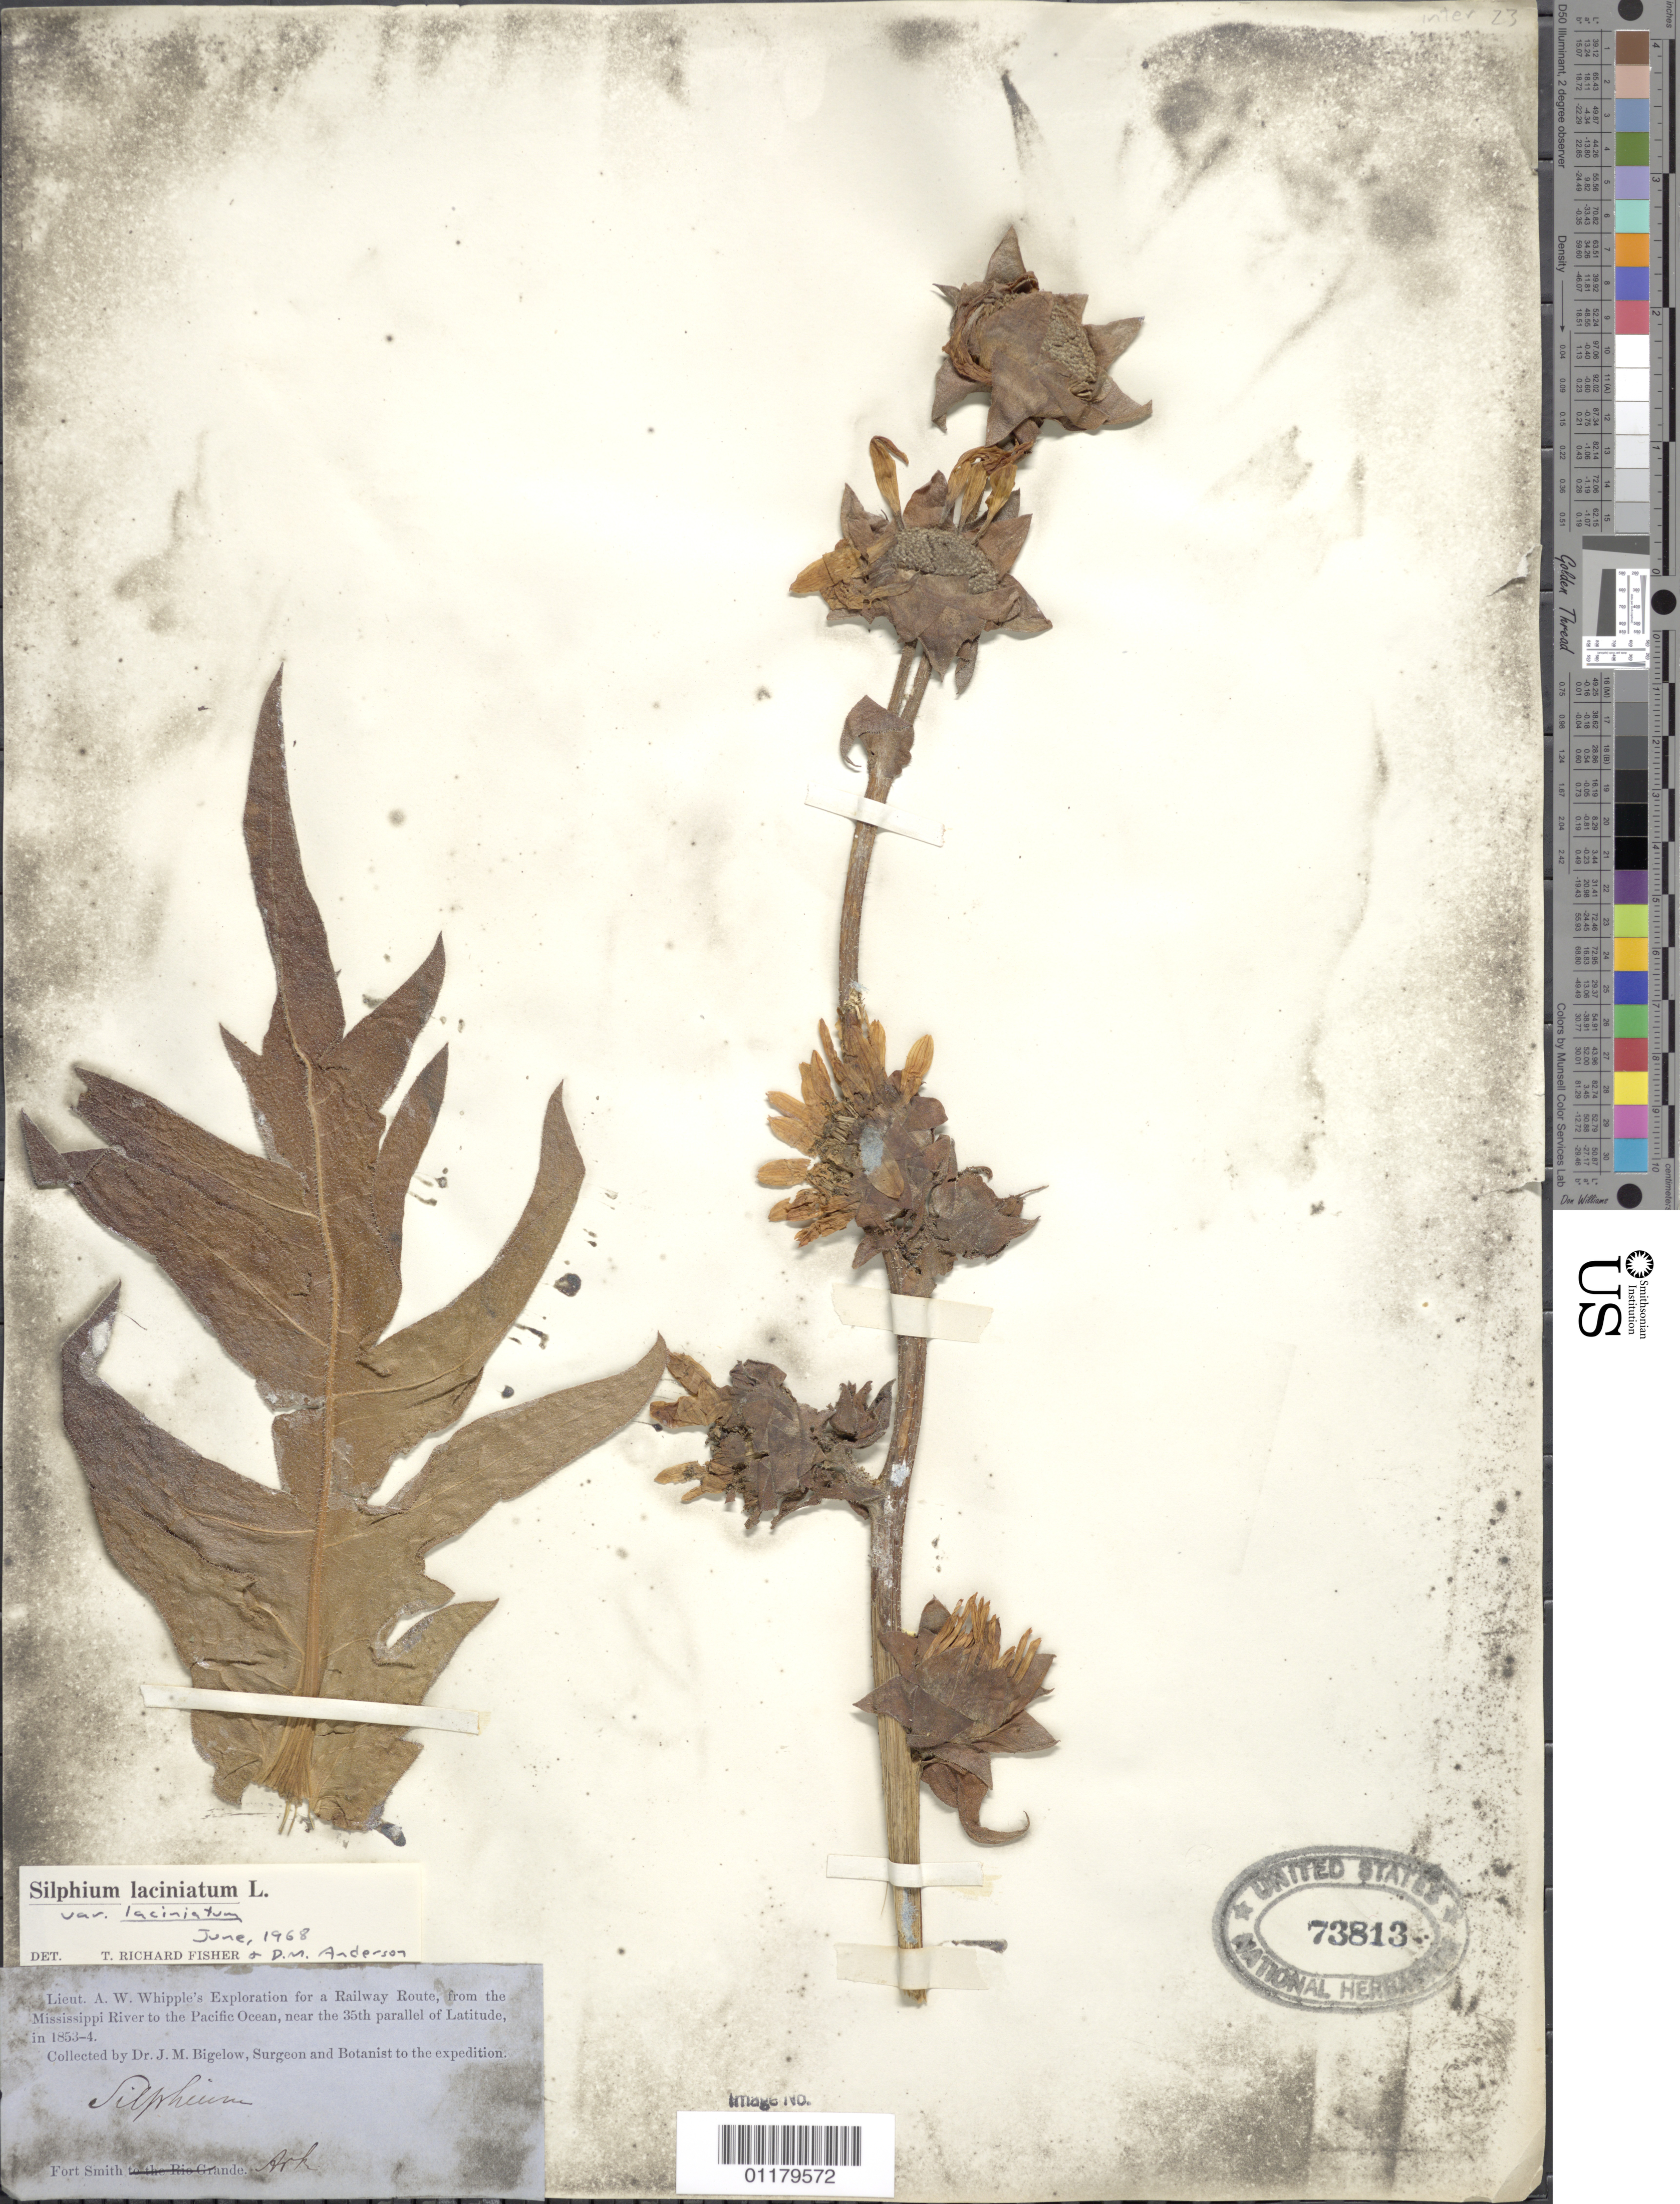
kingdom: Plantae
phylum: Tracheophyta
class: Magnoliopsida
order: Asterales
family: Asteraceae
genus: Silphium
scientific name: Silphium laciniatum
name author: L.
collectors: J. M. Bigelow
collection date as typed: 1853 to -- --- 1854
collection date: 1853/1854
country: United States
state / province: Arkansas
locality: Fort Smith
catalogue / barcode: US 73813